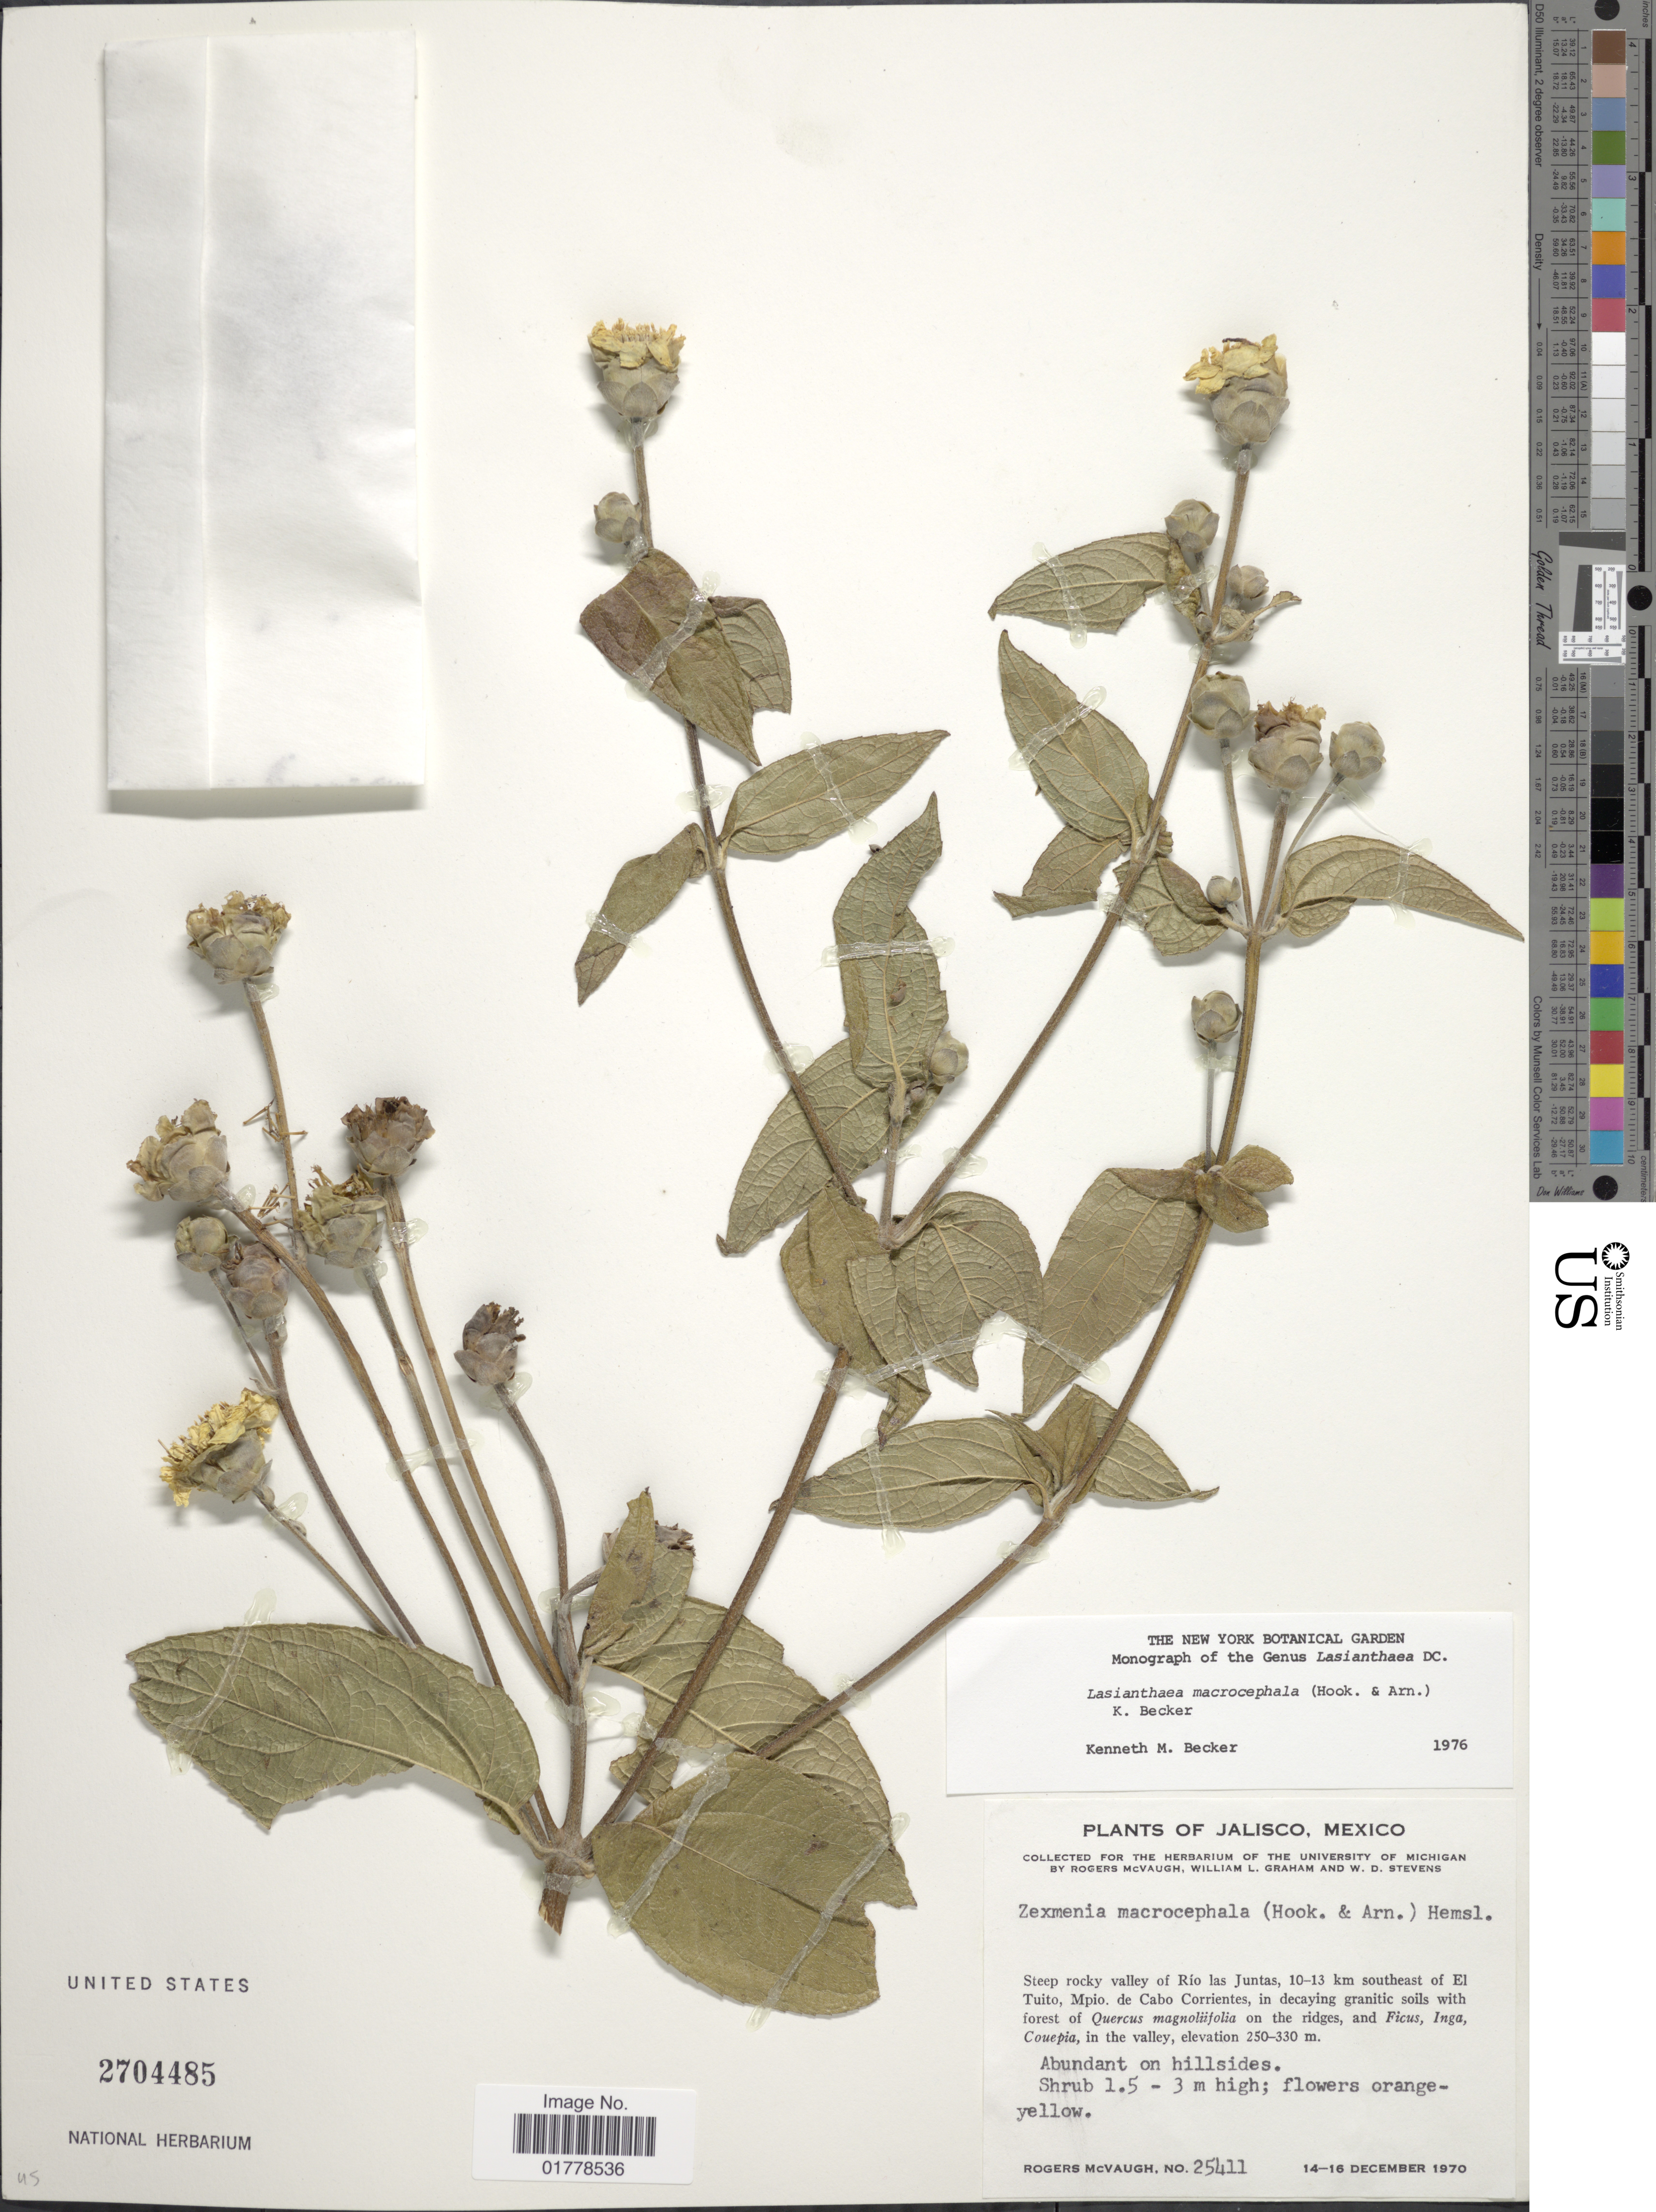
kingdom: Plantae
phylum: Tracheophyta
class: Magnoliopsida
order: Asterales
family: Asteraceae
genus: Lasianthaea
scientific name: Lasianthaea macrocephala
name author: (Hook. & Arn.) K.M. Becker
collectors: R. McVaugh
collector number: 25411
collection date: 1970-12-14/1970-12-16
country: Mexico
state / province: Jalisco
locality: Jalisco, Mexico. Steep rocky valley of Río las Juntas, 10-13 km southeast of El Tuito, Mpio. de Cabo Corrientes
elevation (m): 250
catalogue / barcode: US 2704485